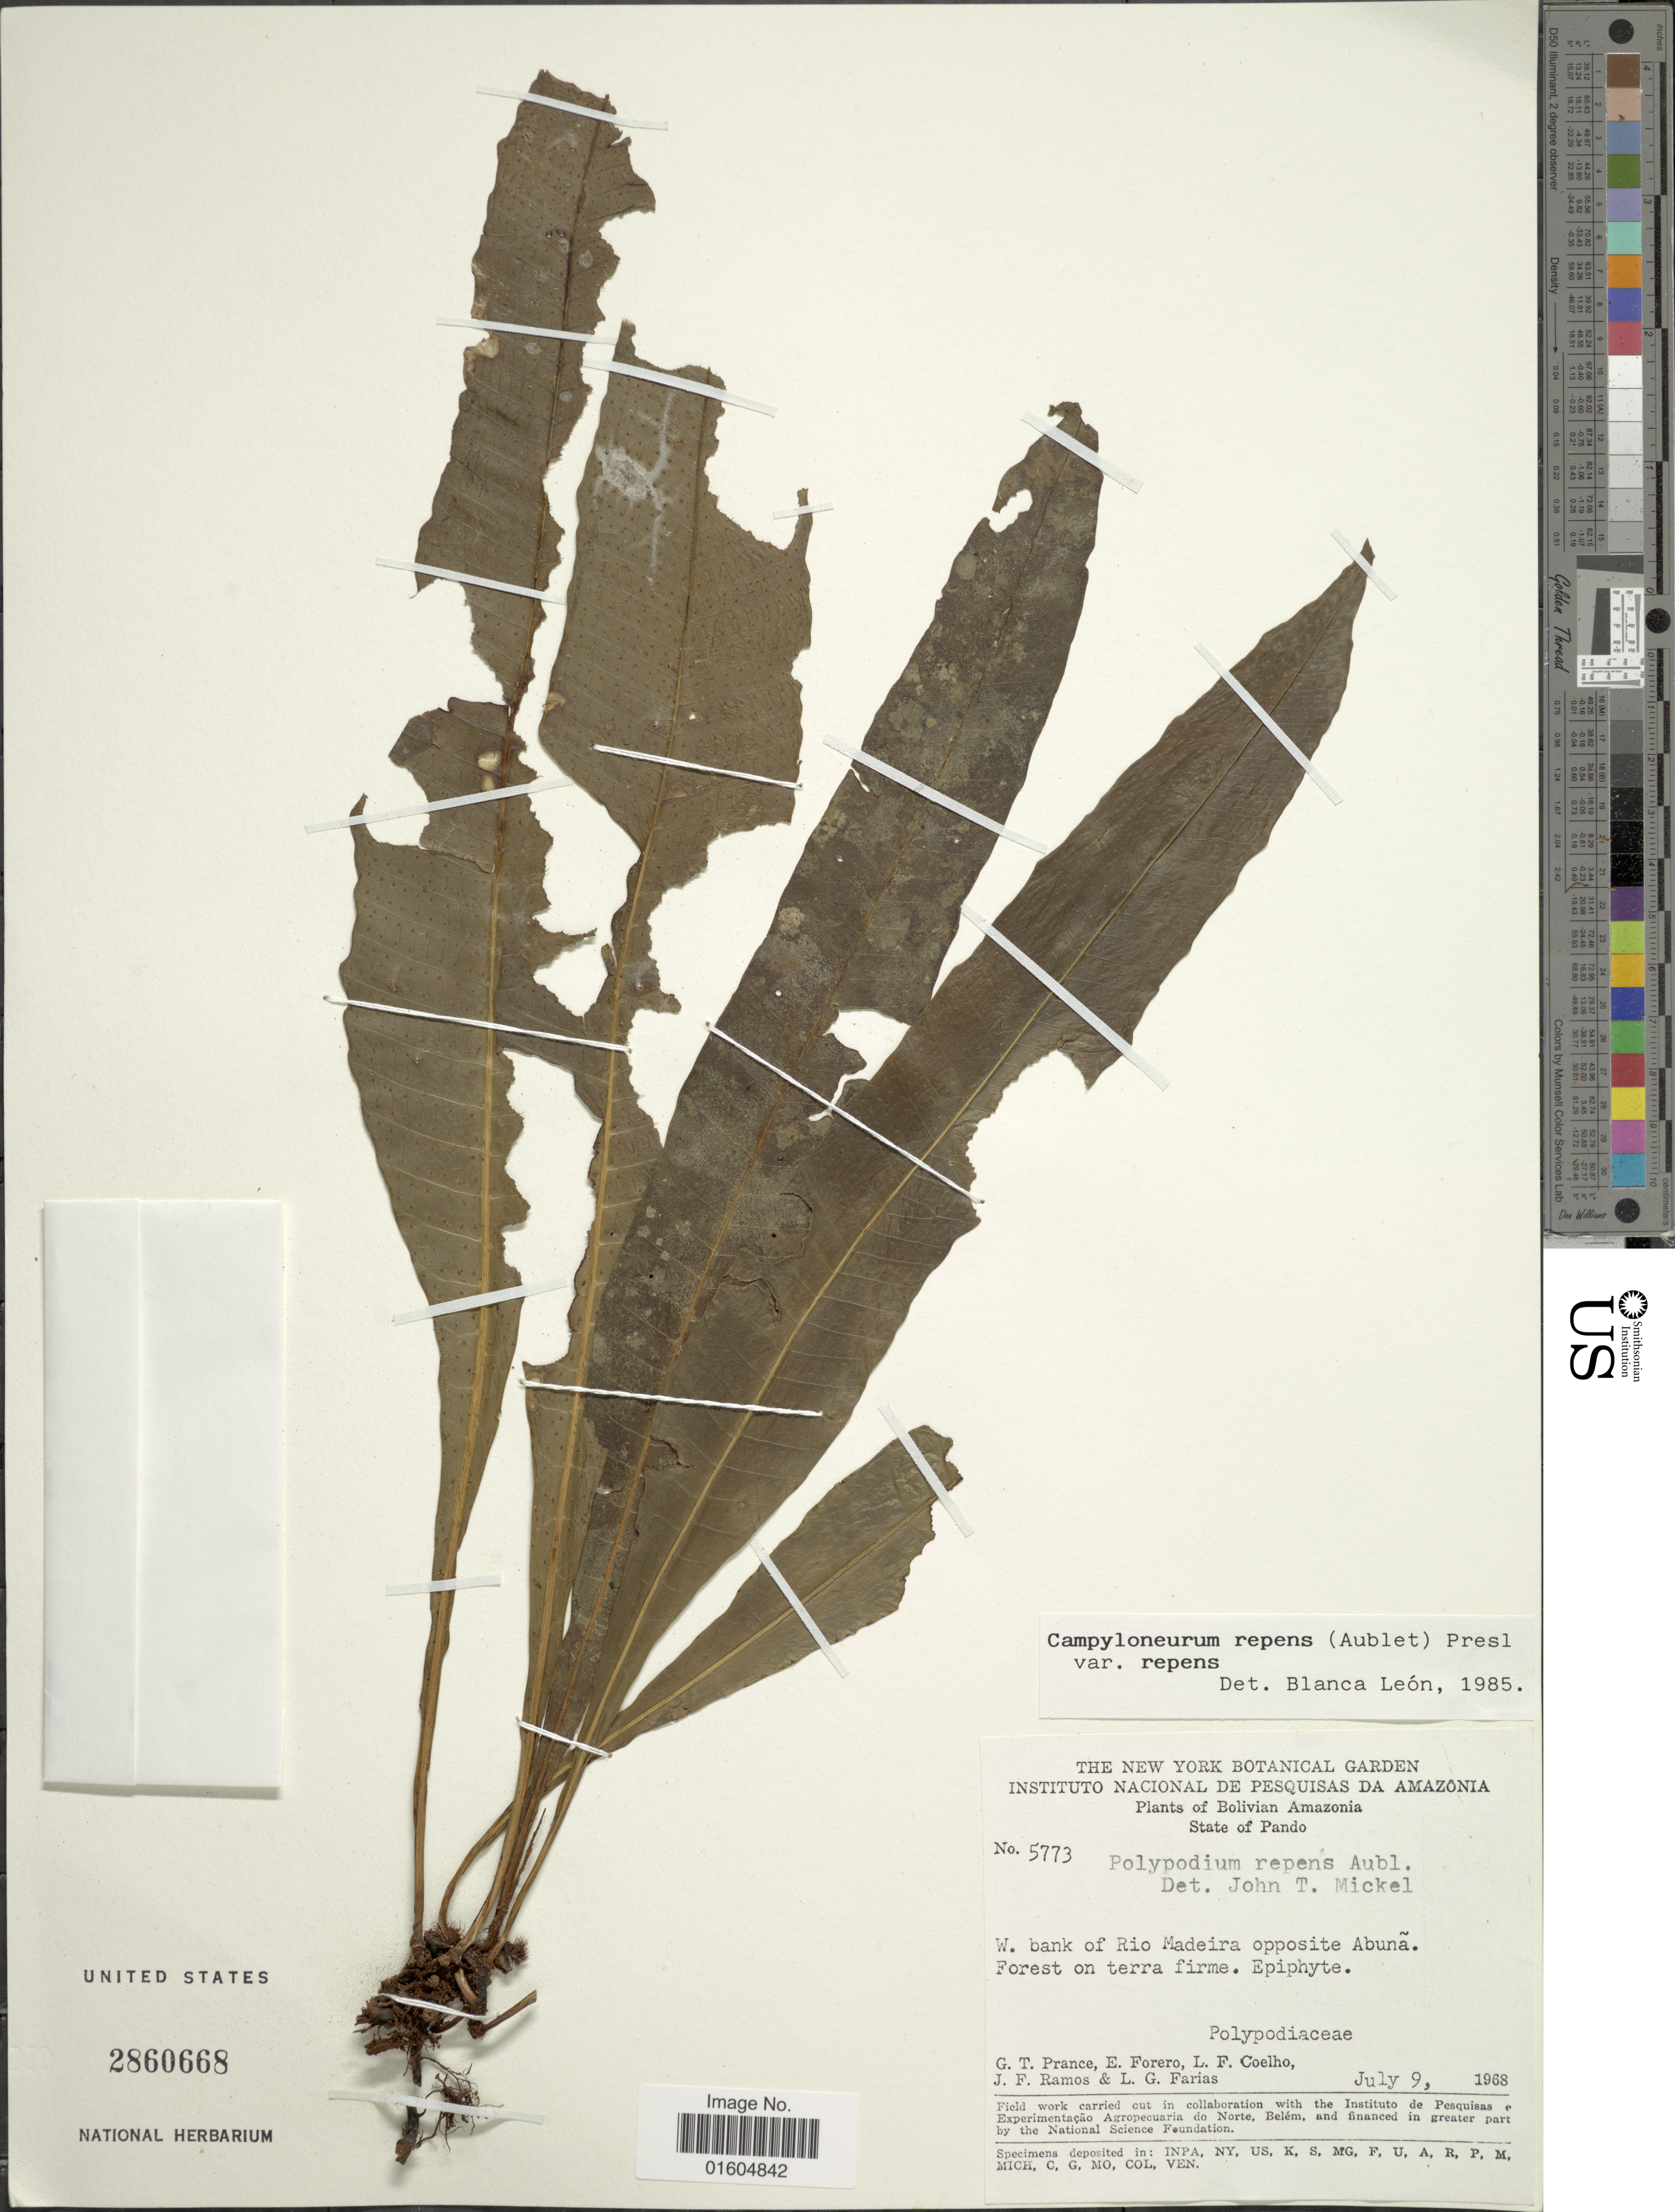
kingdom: Plantae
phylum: Tracheophyta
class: Polypodiopsida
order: Polypodiales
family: Polypodiaceae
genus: Campyloneurum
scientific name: Campyloneurum repens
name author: (Aubl.) C. Presl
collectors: G. T. Prance, E. Forero, L. F. Coelho, J. F. Ramos & L. G. Farias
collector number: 5773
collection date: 1968-07-09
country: Bolivia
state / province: Pando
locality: Bolivian Amazonia. State of Pando. W. bank of Rio Madeira opposite Abuña. Forest on terra firme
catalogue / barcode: US 2860668